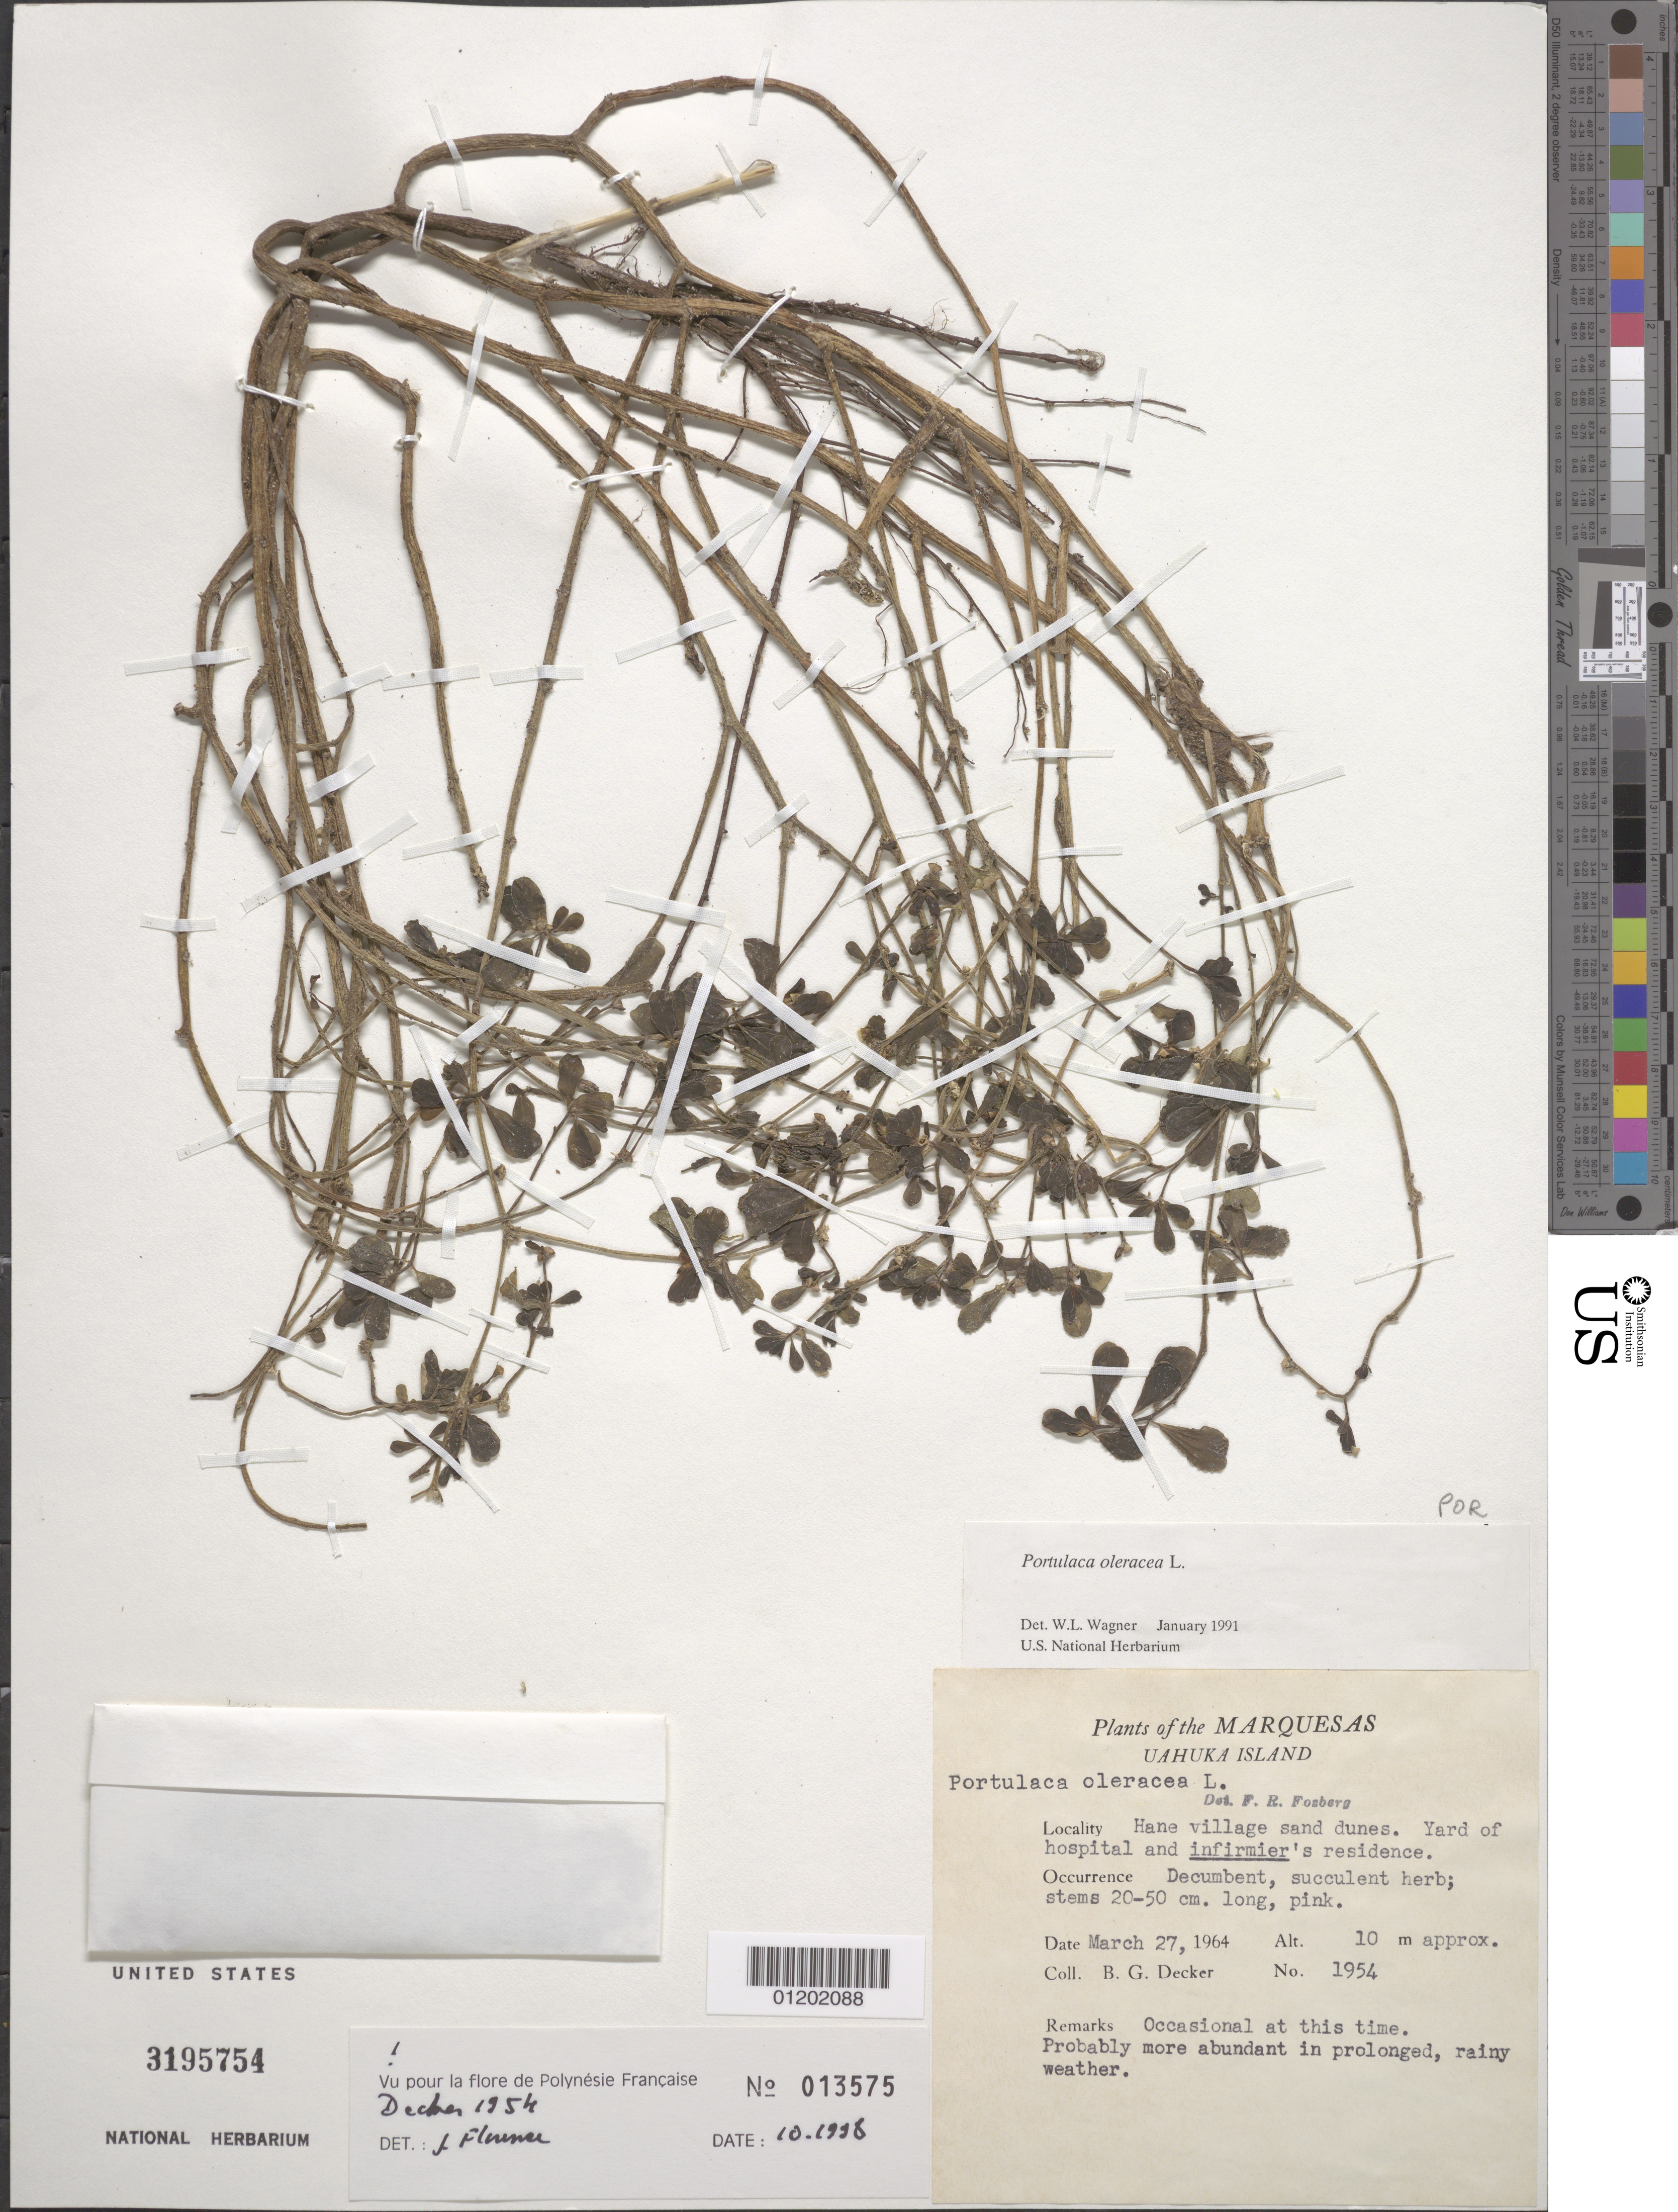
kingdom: Plantae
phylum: Tracheophyta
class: Magnoliopsida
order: Caryophyllales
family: Portulacaceae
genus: Portulaca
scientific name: Portulaca oleracea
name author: L.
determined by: Wagner, W. L., (BOT), Smithsonian Institution - National Museum of Natural History (UNITED STATES)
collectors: B. G. Decker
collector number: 1954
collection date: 1964-03-27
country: French Polynesia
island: Ua Huka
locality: Hane village sand dunes, yard of hospital and infirmier's residence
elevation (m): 10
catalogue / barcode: US 3195754